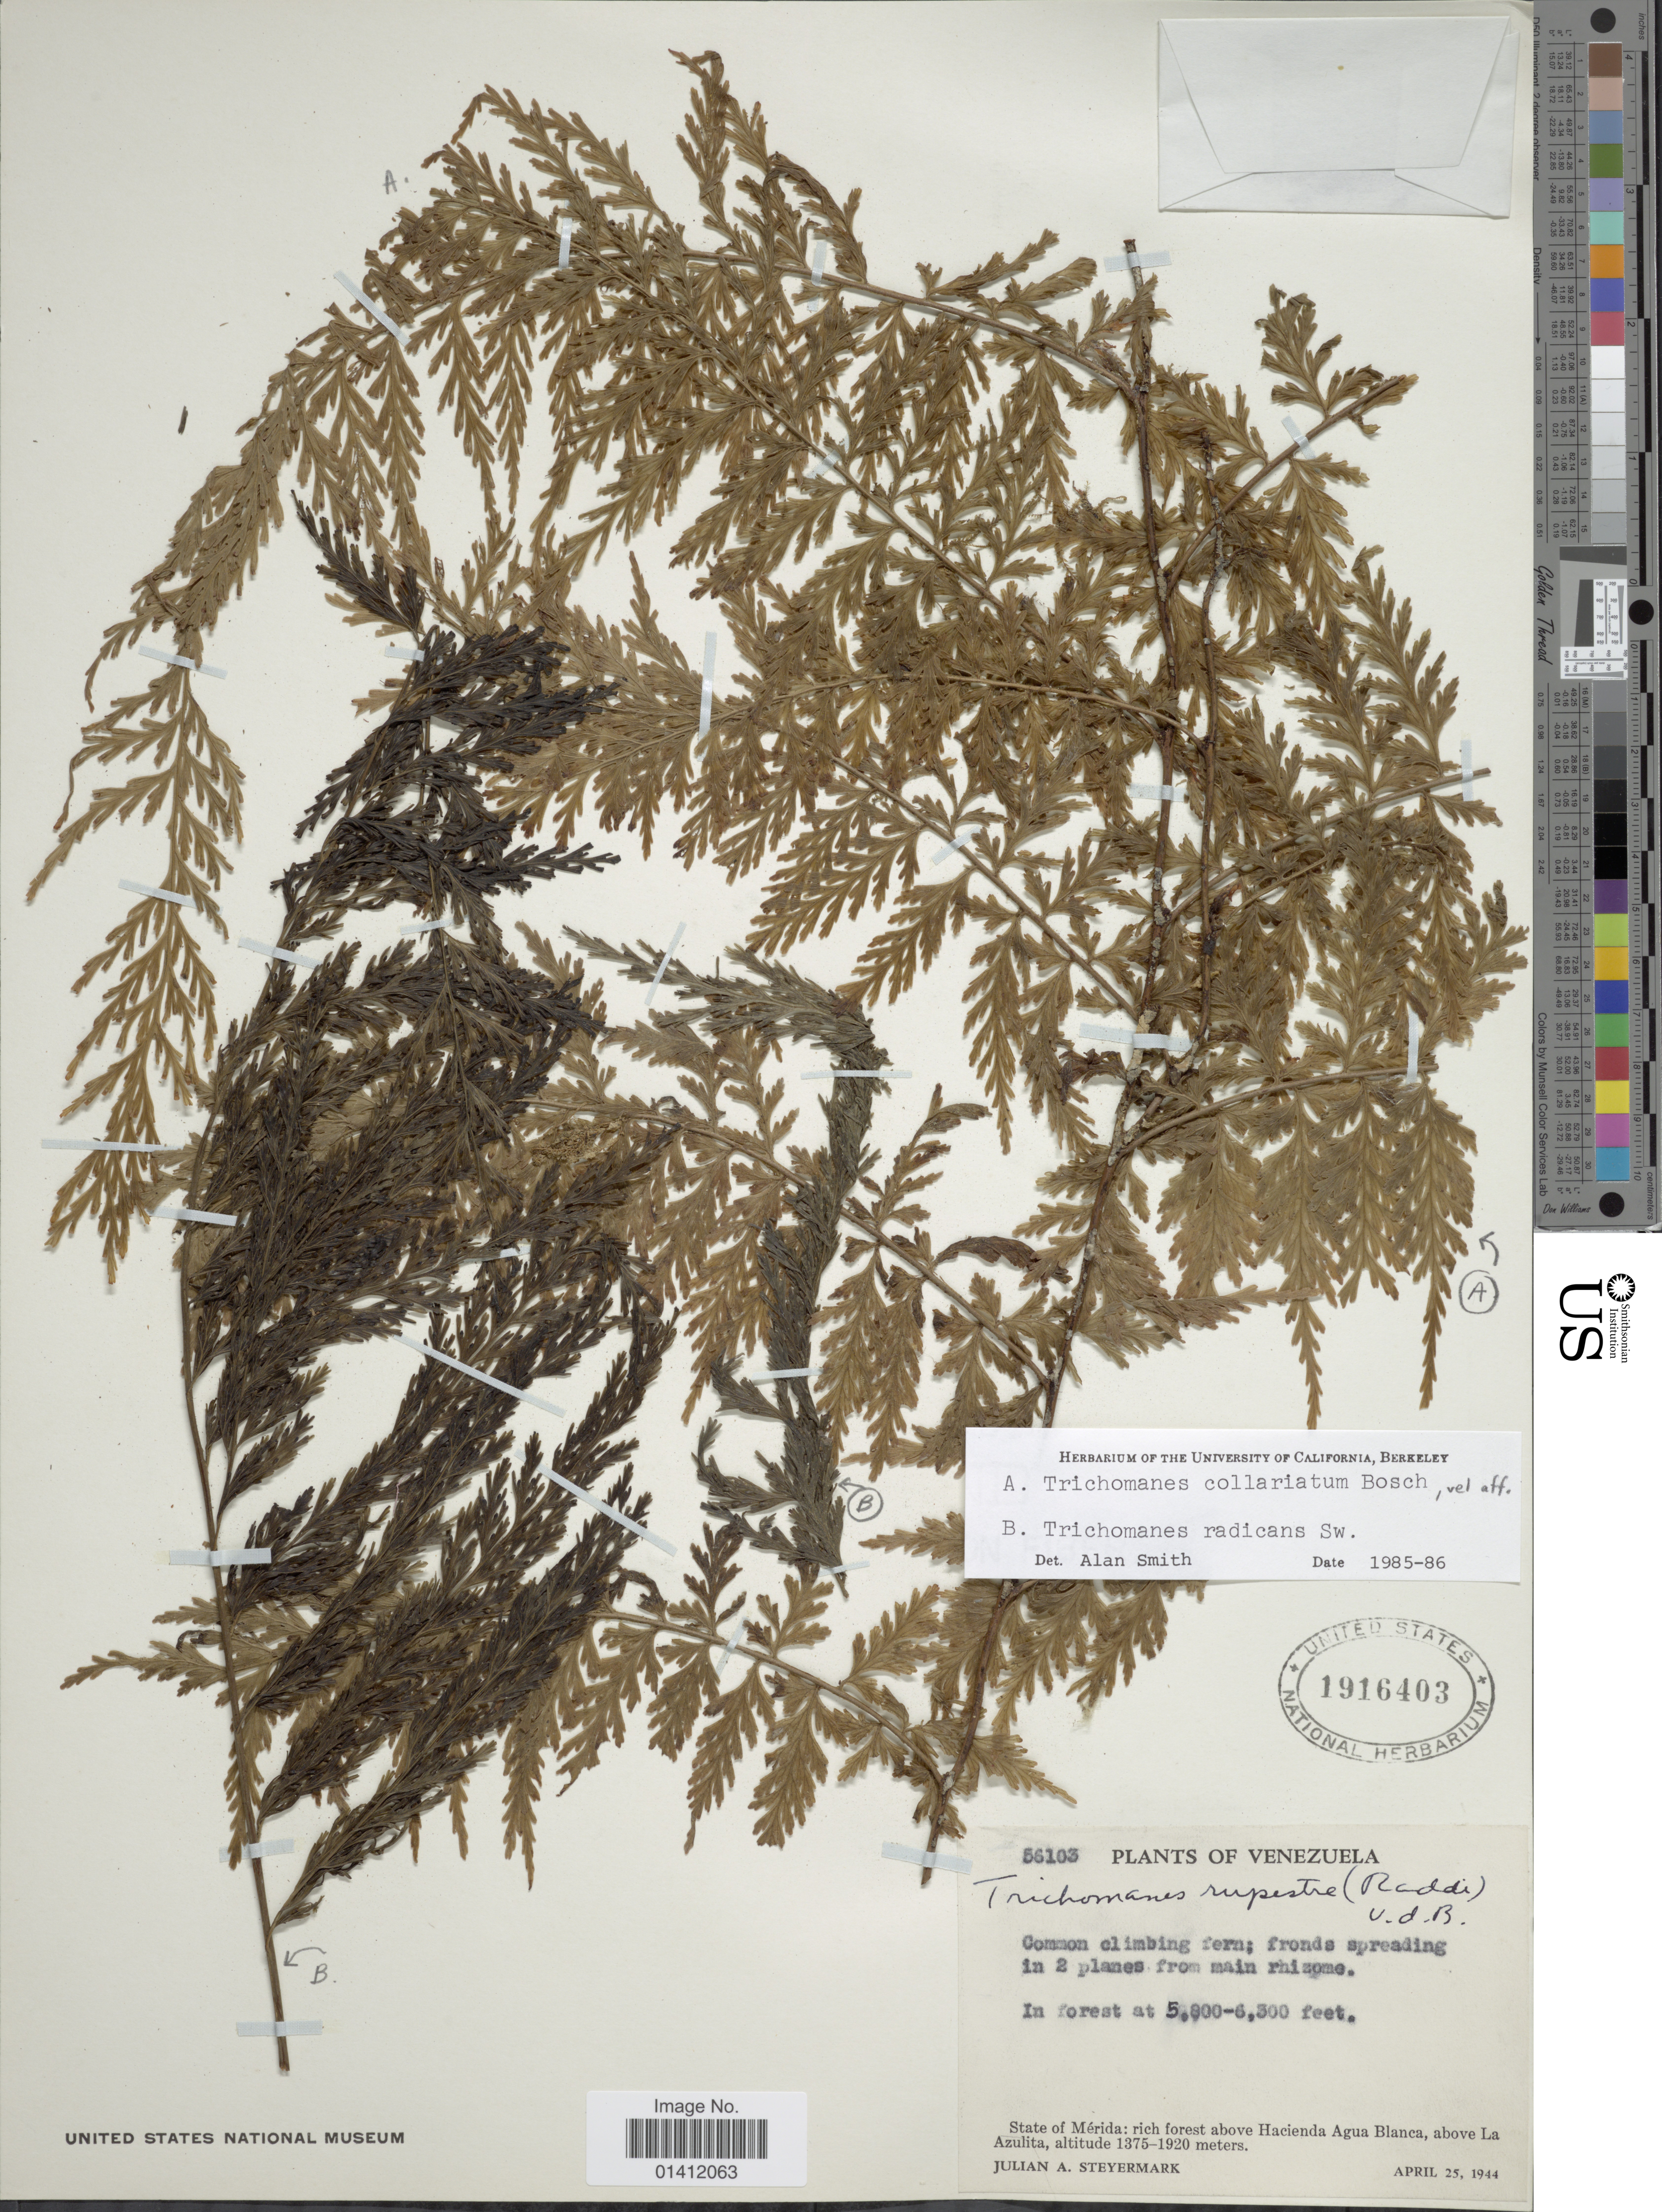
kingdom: Plantae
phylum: Tracheophyta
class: Polypodiopsida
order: Hymenophyllales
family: Hymenophyllaceae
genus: Vandenboschia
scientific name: Vandenboschia collariata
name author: (Bosch) Ebihara & K. Iwats.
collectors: J. Steyermark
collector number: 56103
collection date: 1944-04-25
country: Venezuela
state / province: Mérida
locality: State of Merida: rich forest above Hacienda Agua Blanca, above La Azulita.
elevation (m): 1375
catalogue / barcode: US 1916403